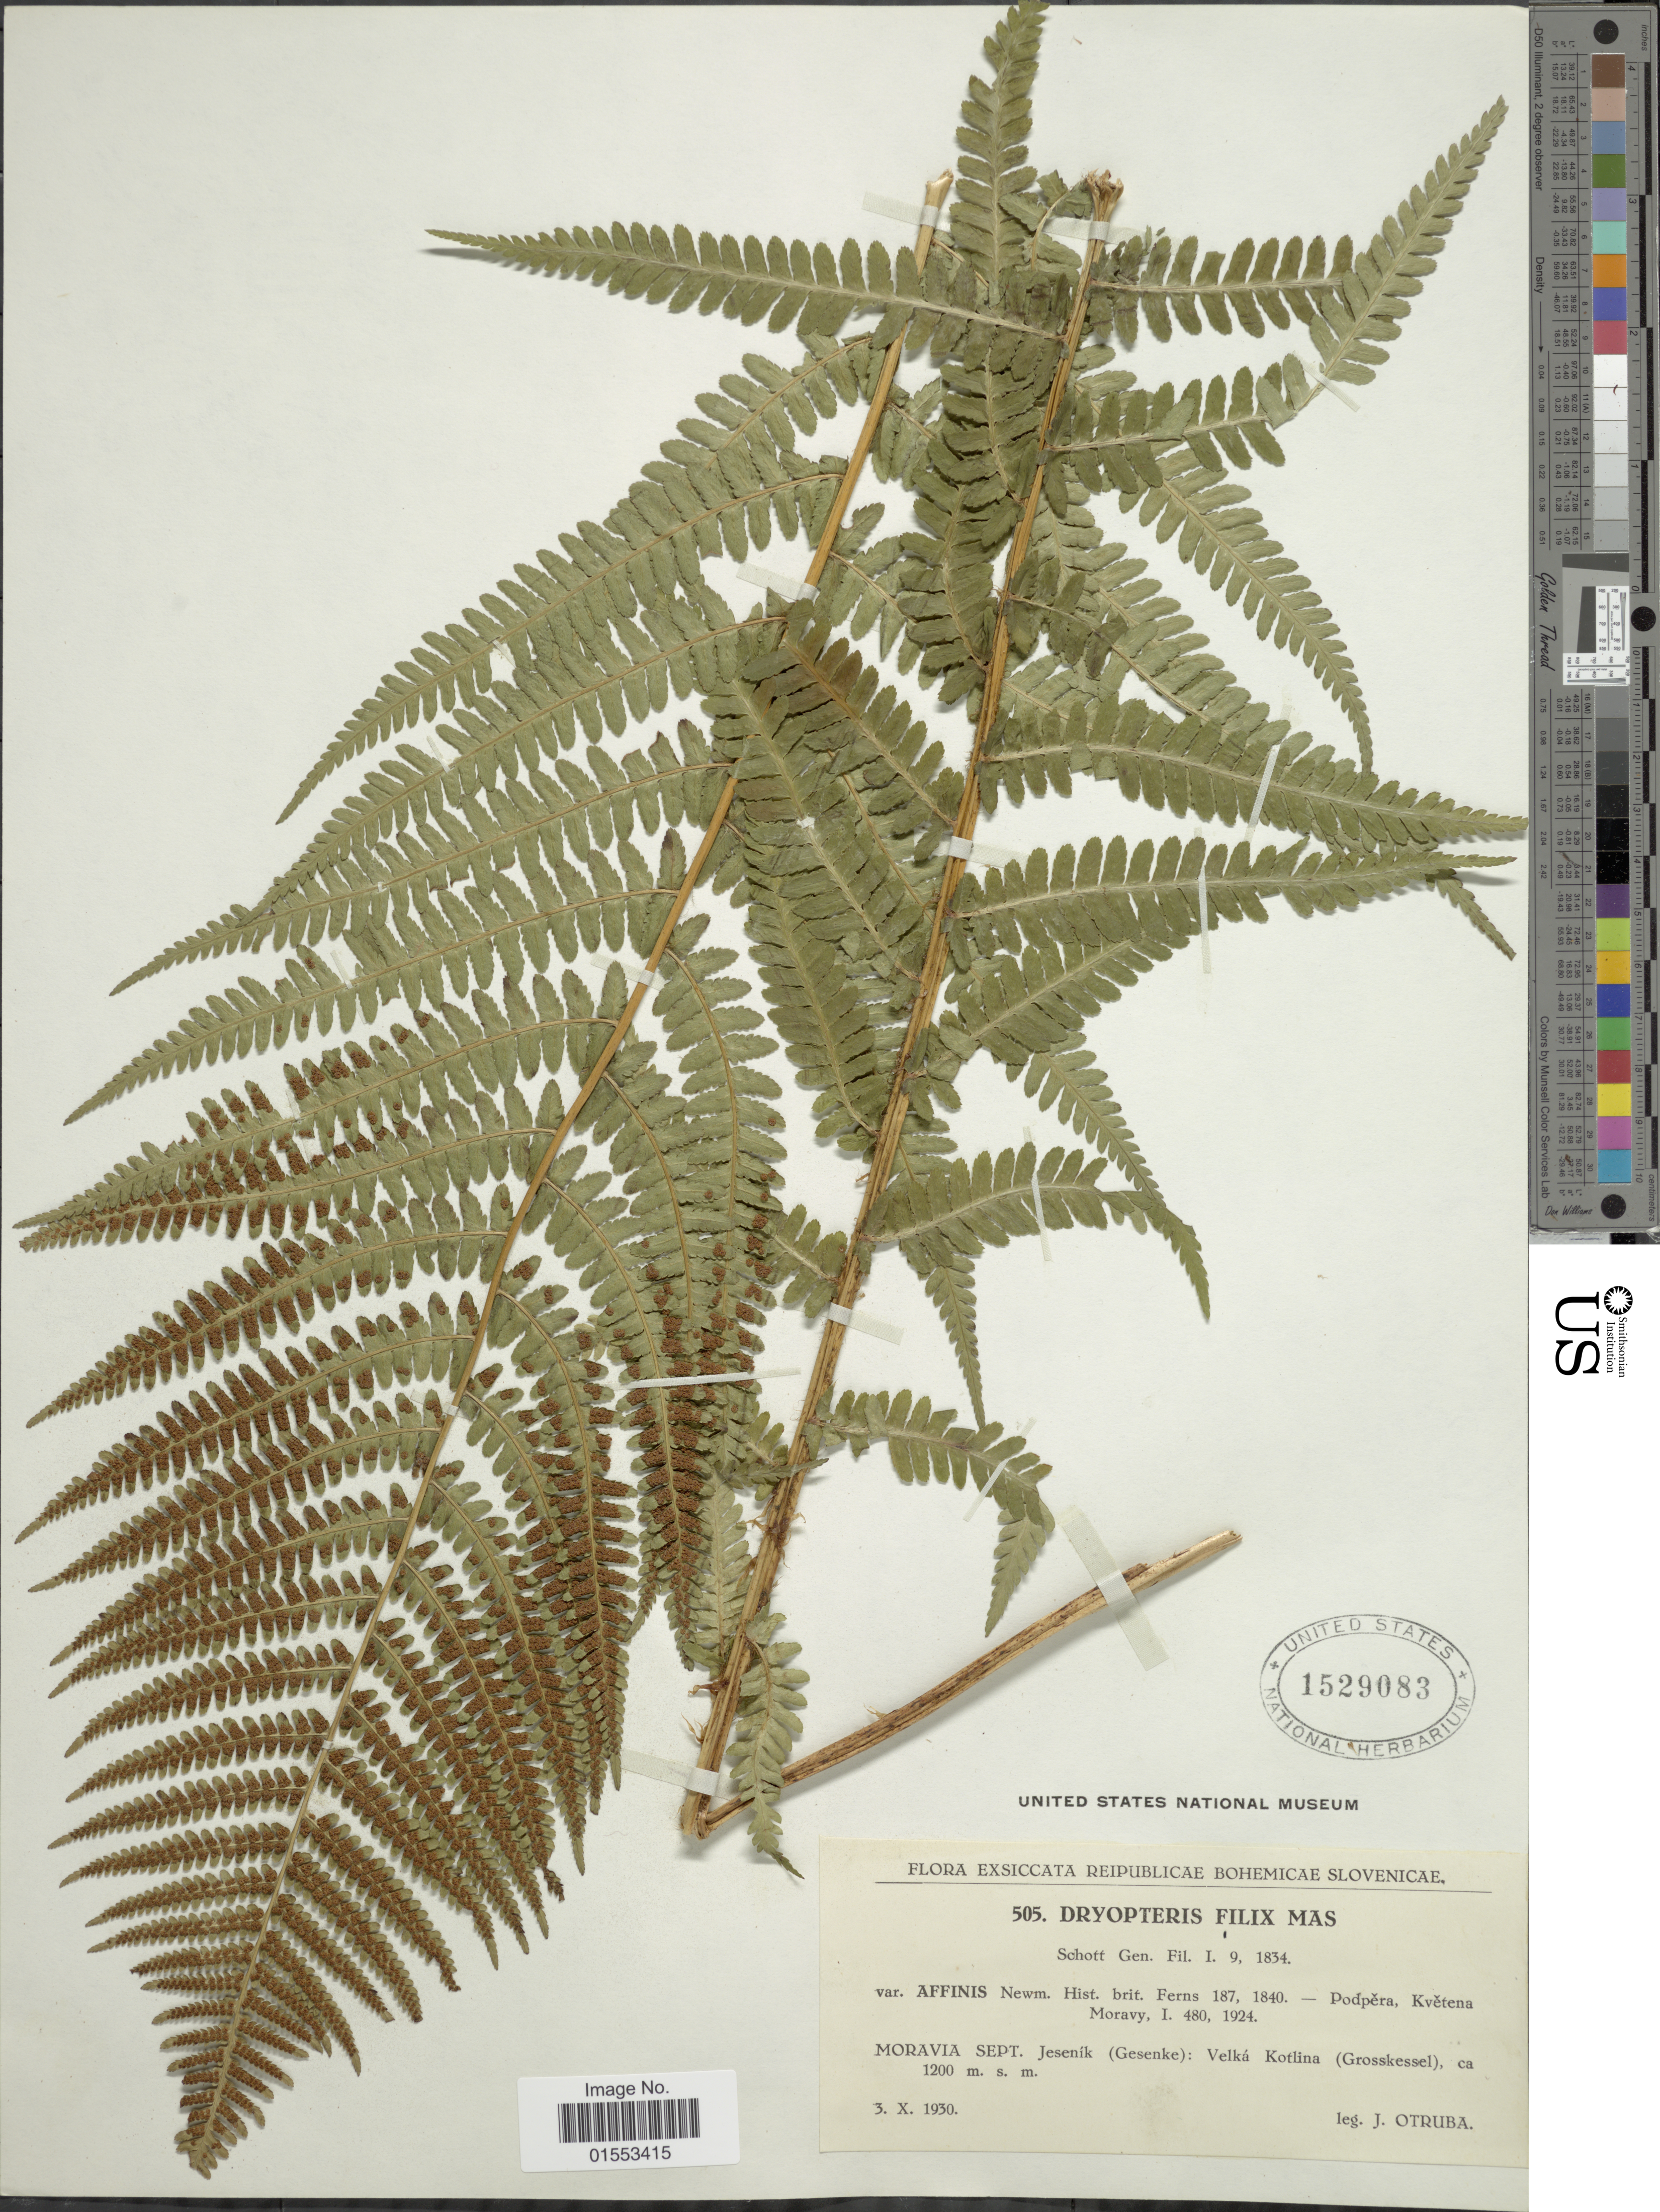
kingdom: Plantae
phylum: Tracheophyta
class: Polypodiopsida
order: Polypodiales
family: Dryopteridaceae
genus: Dryopteris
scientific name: Dryopteris filix-mas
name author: (L.) Schott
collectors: J. Otruba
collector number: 505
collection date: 1930-10-03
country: Czechia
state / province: Olomouc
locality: Moravia sept. Jesenik (Gesenke): Velka Kotlina (Grosskessel.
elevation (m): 1200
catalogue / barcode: US 1529083